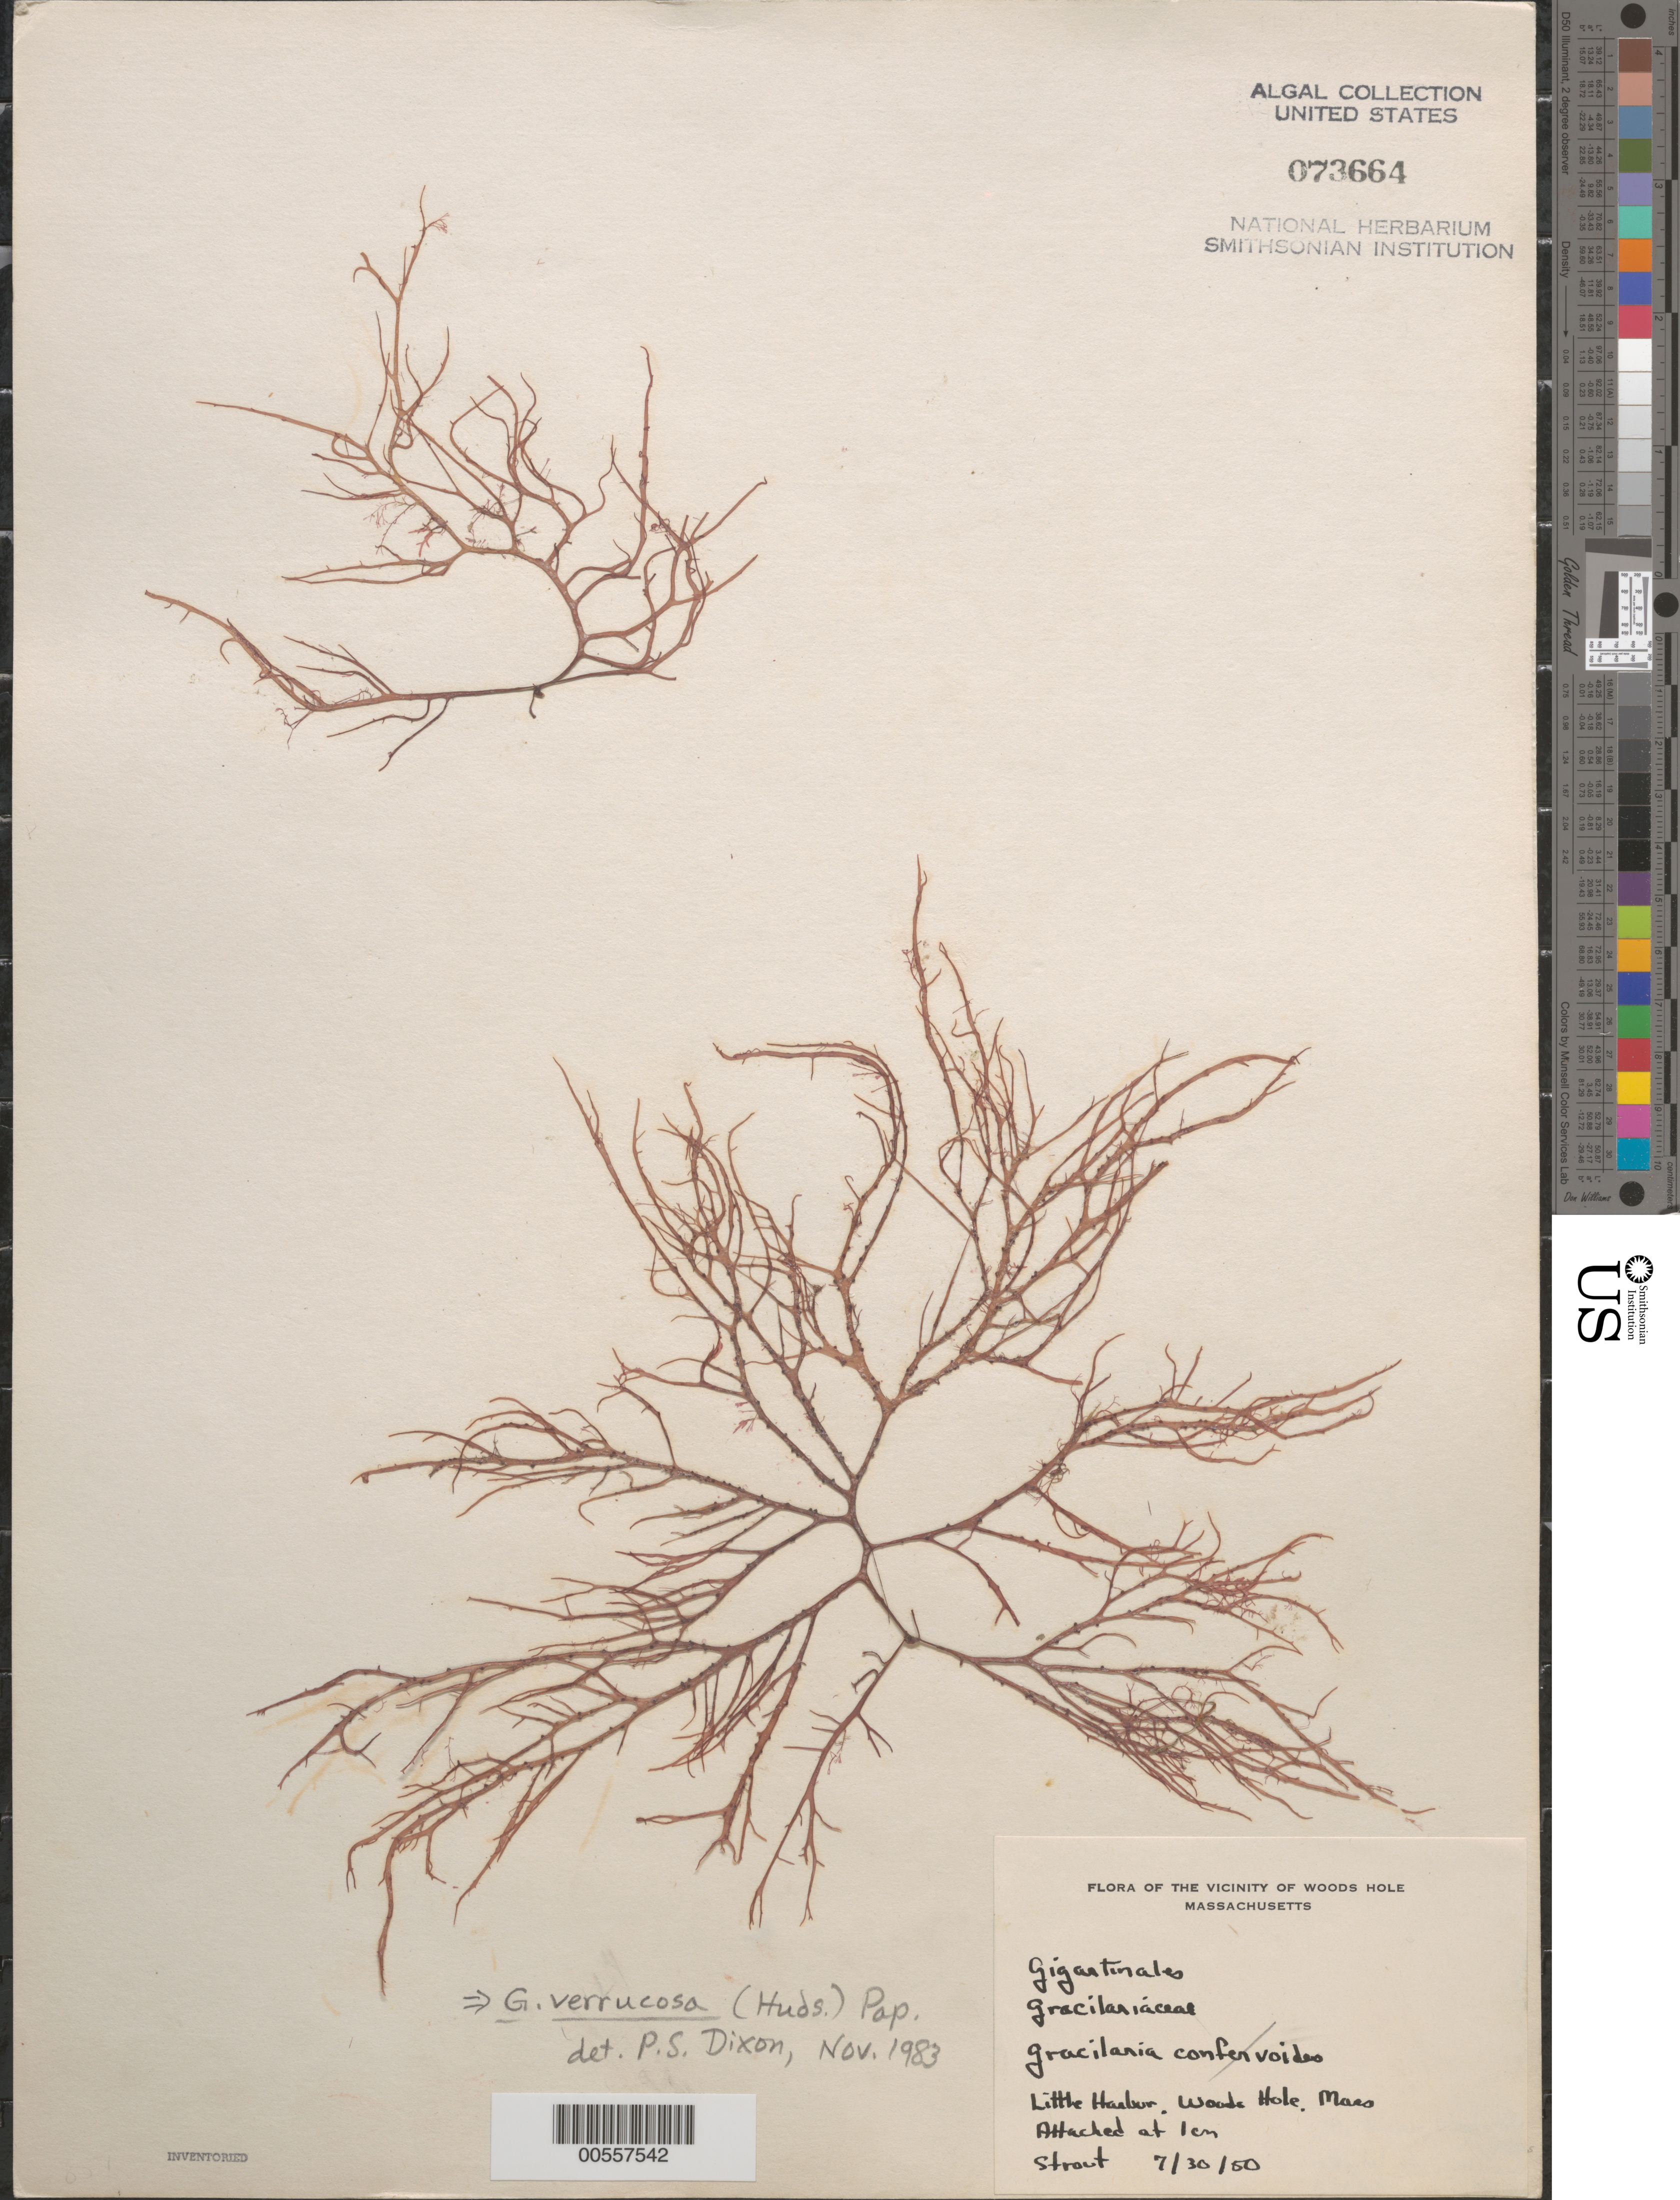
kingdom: Plantae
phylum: Rhodophyta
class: Florideophyceae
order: Gracilariales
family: Gracilariaceae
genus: Gracilariopsis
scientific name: Gracilariopsis longissima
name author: (S.G. Gmel.) Steentoft et al.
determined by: Algae name updating Project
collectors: P. Strout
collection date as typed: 30 Jul 1950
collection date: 1950-07-30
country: United States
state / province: Massachusetts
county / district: Barnstable County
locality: Woods Hole, Little Harbor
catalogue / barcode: US 73664